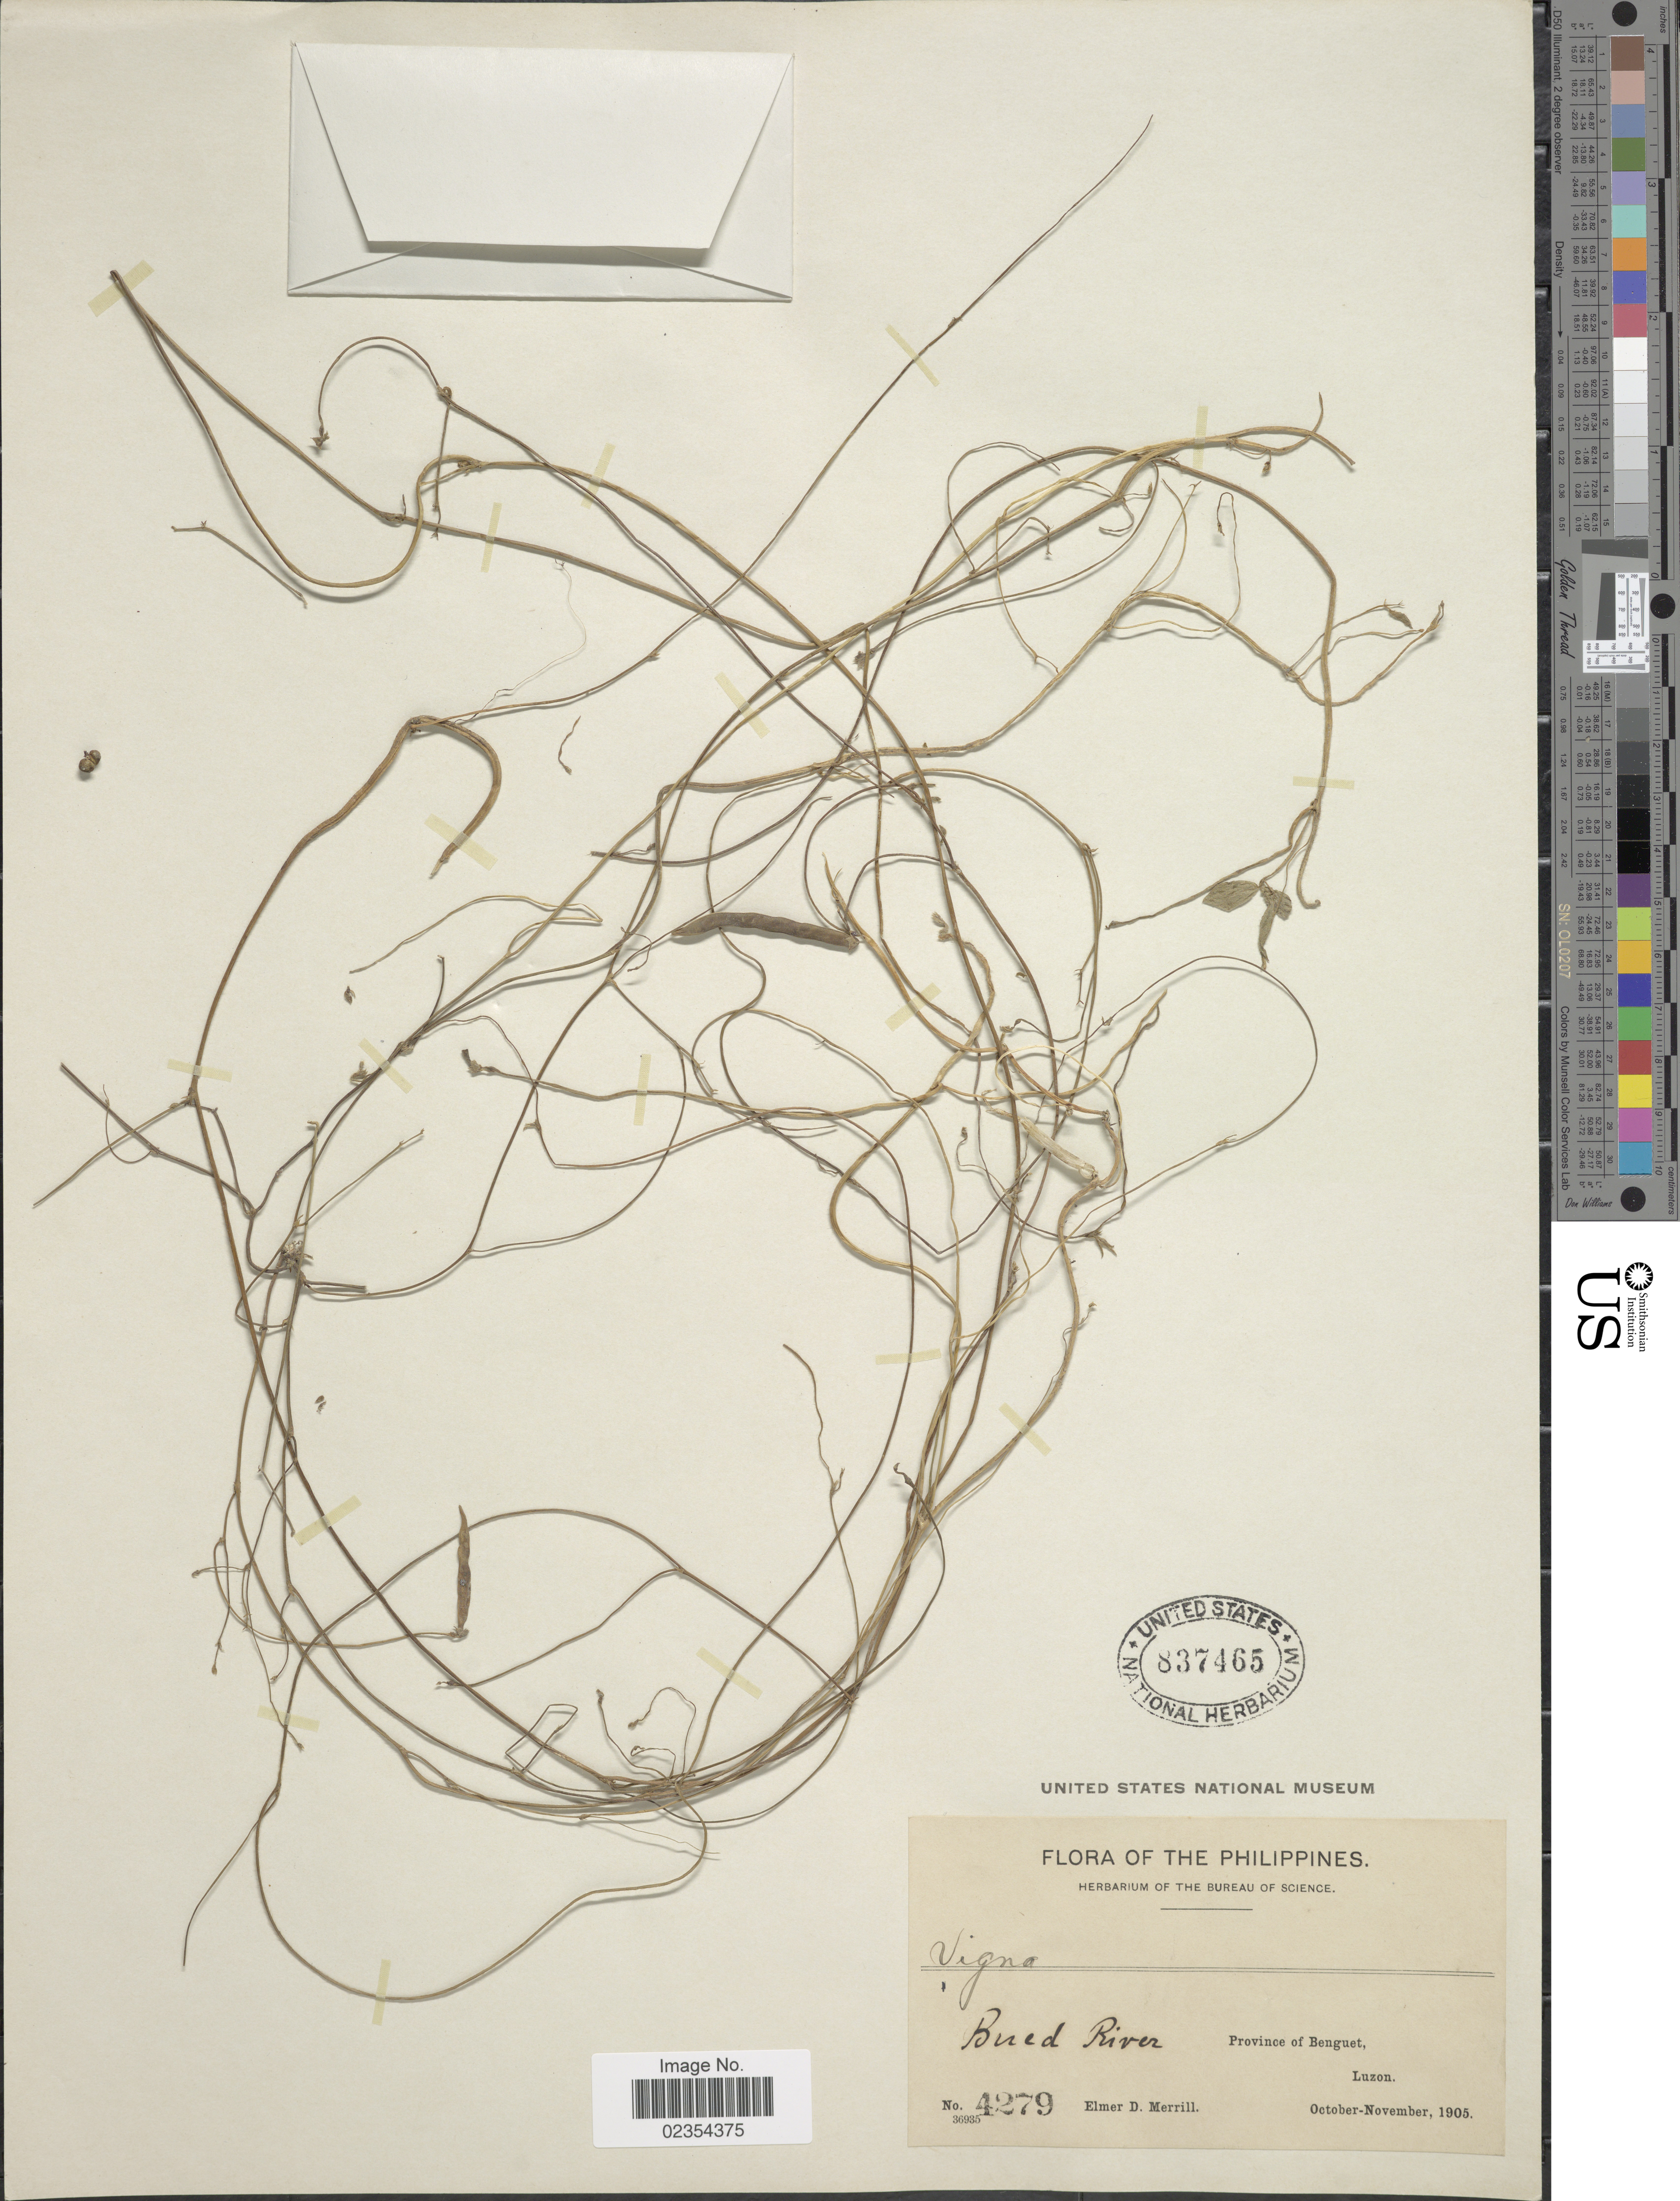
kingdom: Plantae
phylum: Tracheophyta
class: Magnoliopsida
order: Fabales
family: Fabaceae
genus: Vigna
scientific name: Vigna sp.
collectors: E. D. Merrill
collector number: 4279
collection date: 1905-10/1905-11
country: Philippines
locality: Bued River, Province of Benguet, Luzon.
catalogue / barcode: US 837465